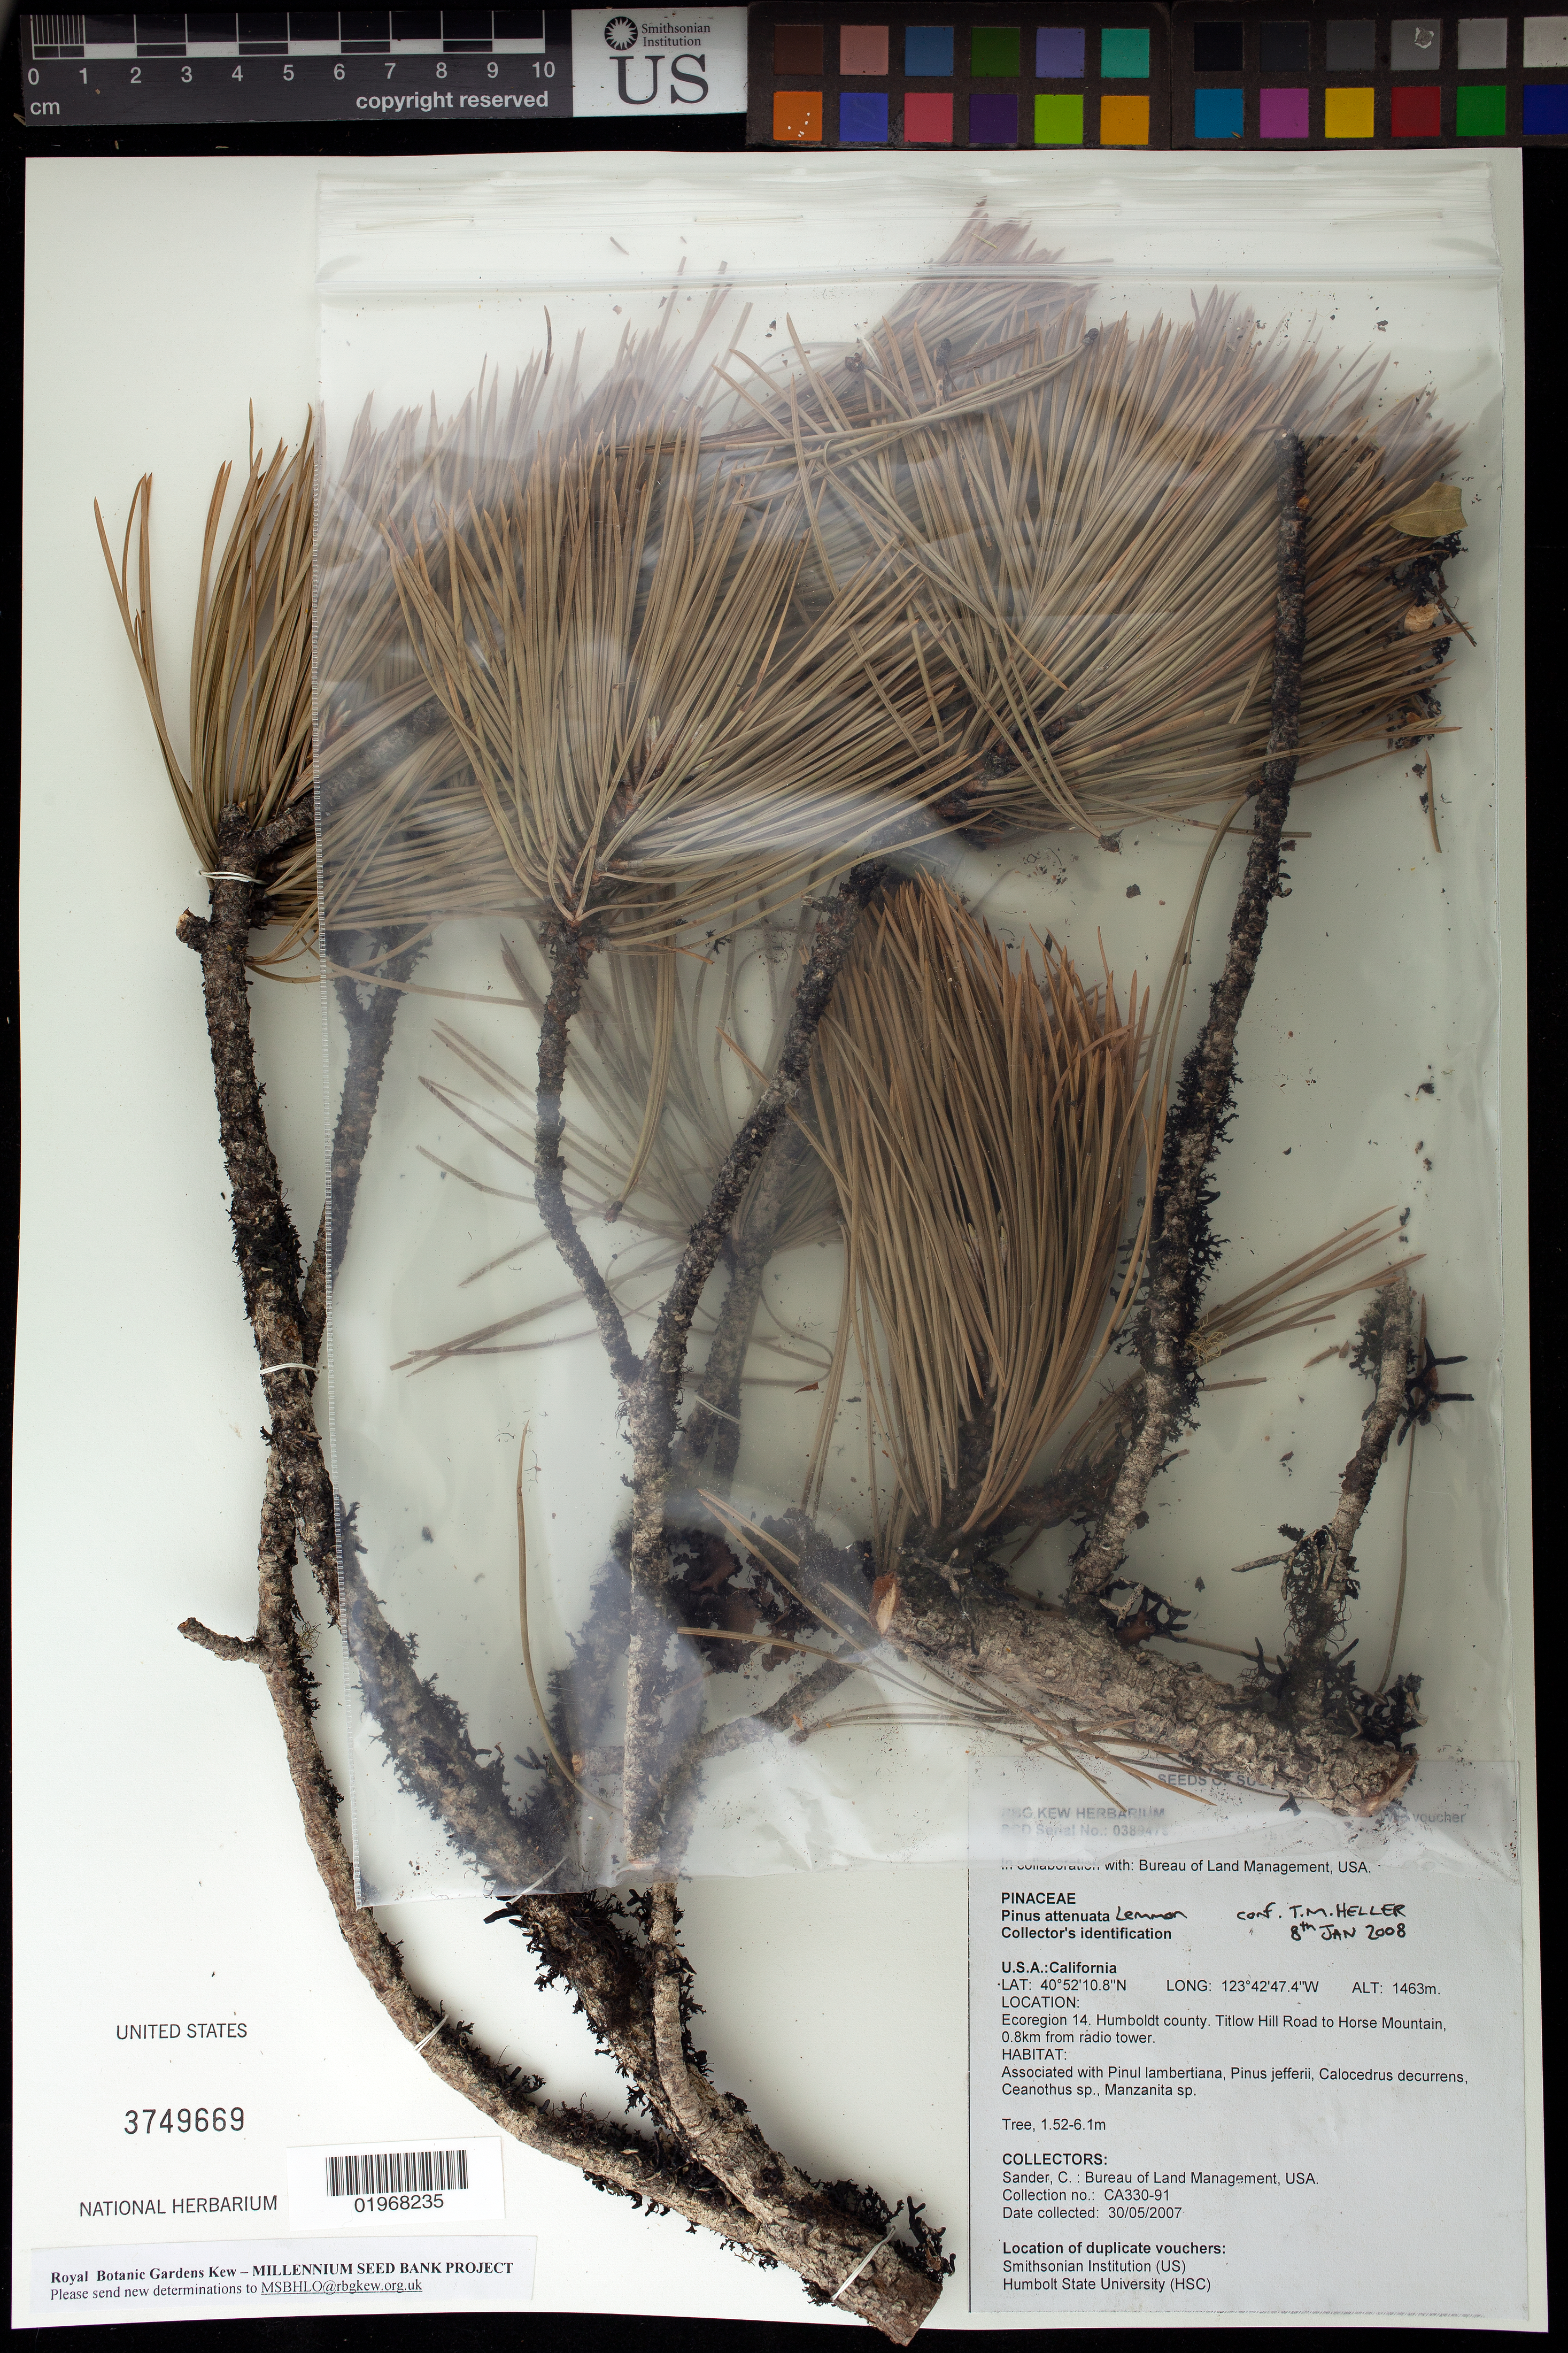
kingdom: Plantae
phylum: Tracheophyta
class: Pinopsida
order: Pinales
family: Pinaceae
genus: Pinus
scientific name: Pinus attenuata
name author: Lemmon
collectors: C. Sander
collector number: CA330-91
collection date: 2007-05-30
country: United States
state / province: California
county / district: Humboldt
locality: Titlow Hill Road to Horse Mtn, 0.8 km from radio tower.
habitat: With Pinus jefferii, Ceanothus sp., Manzanita, sp., ect.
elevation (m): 1463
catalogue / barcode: US 3749669